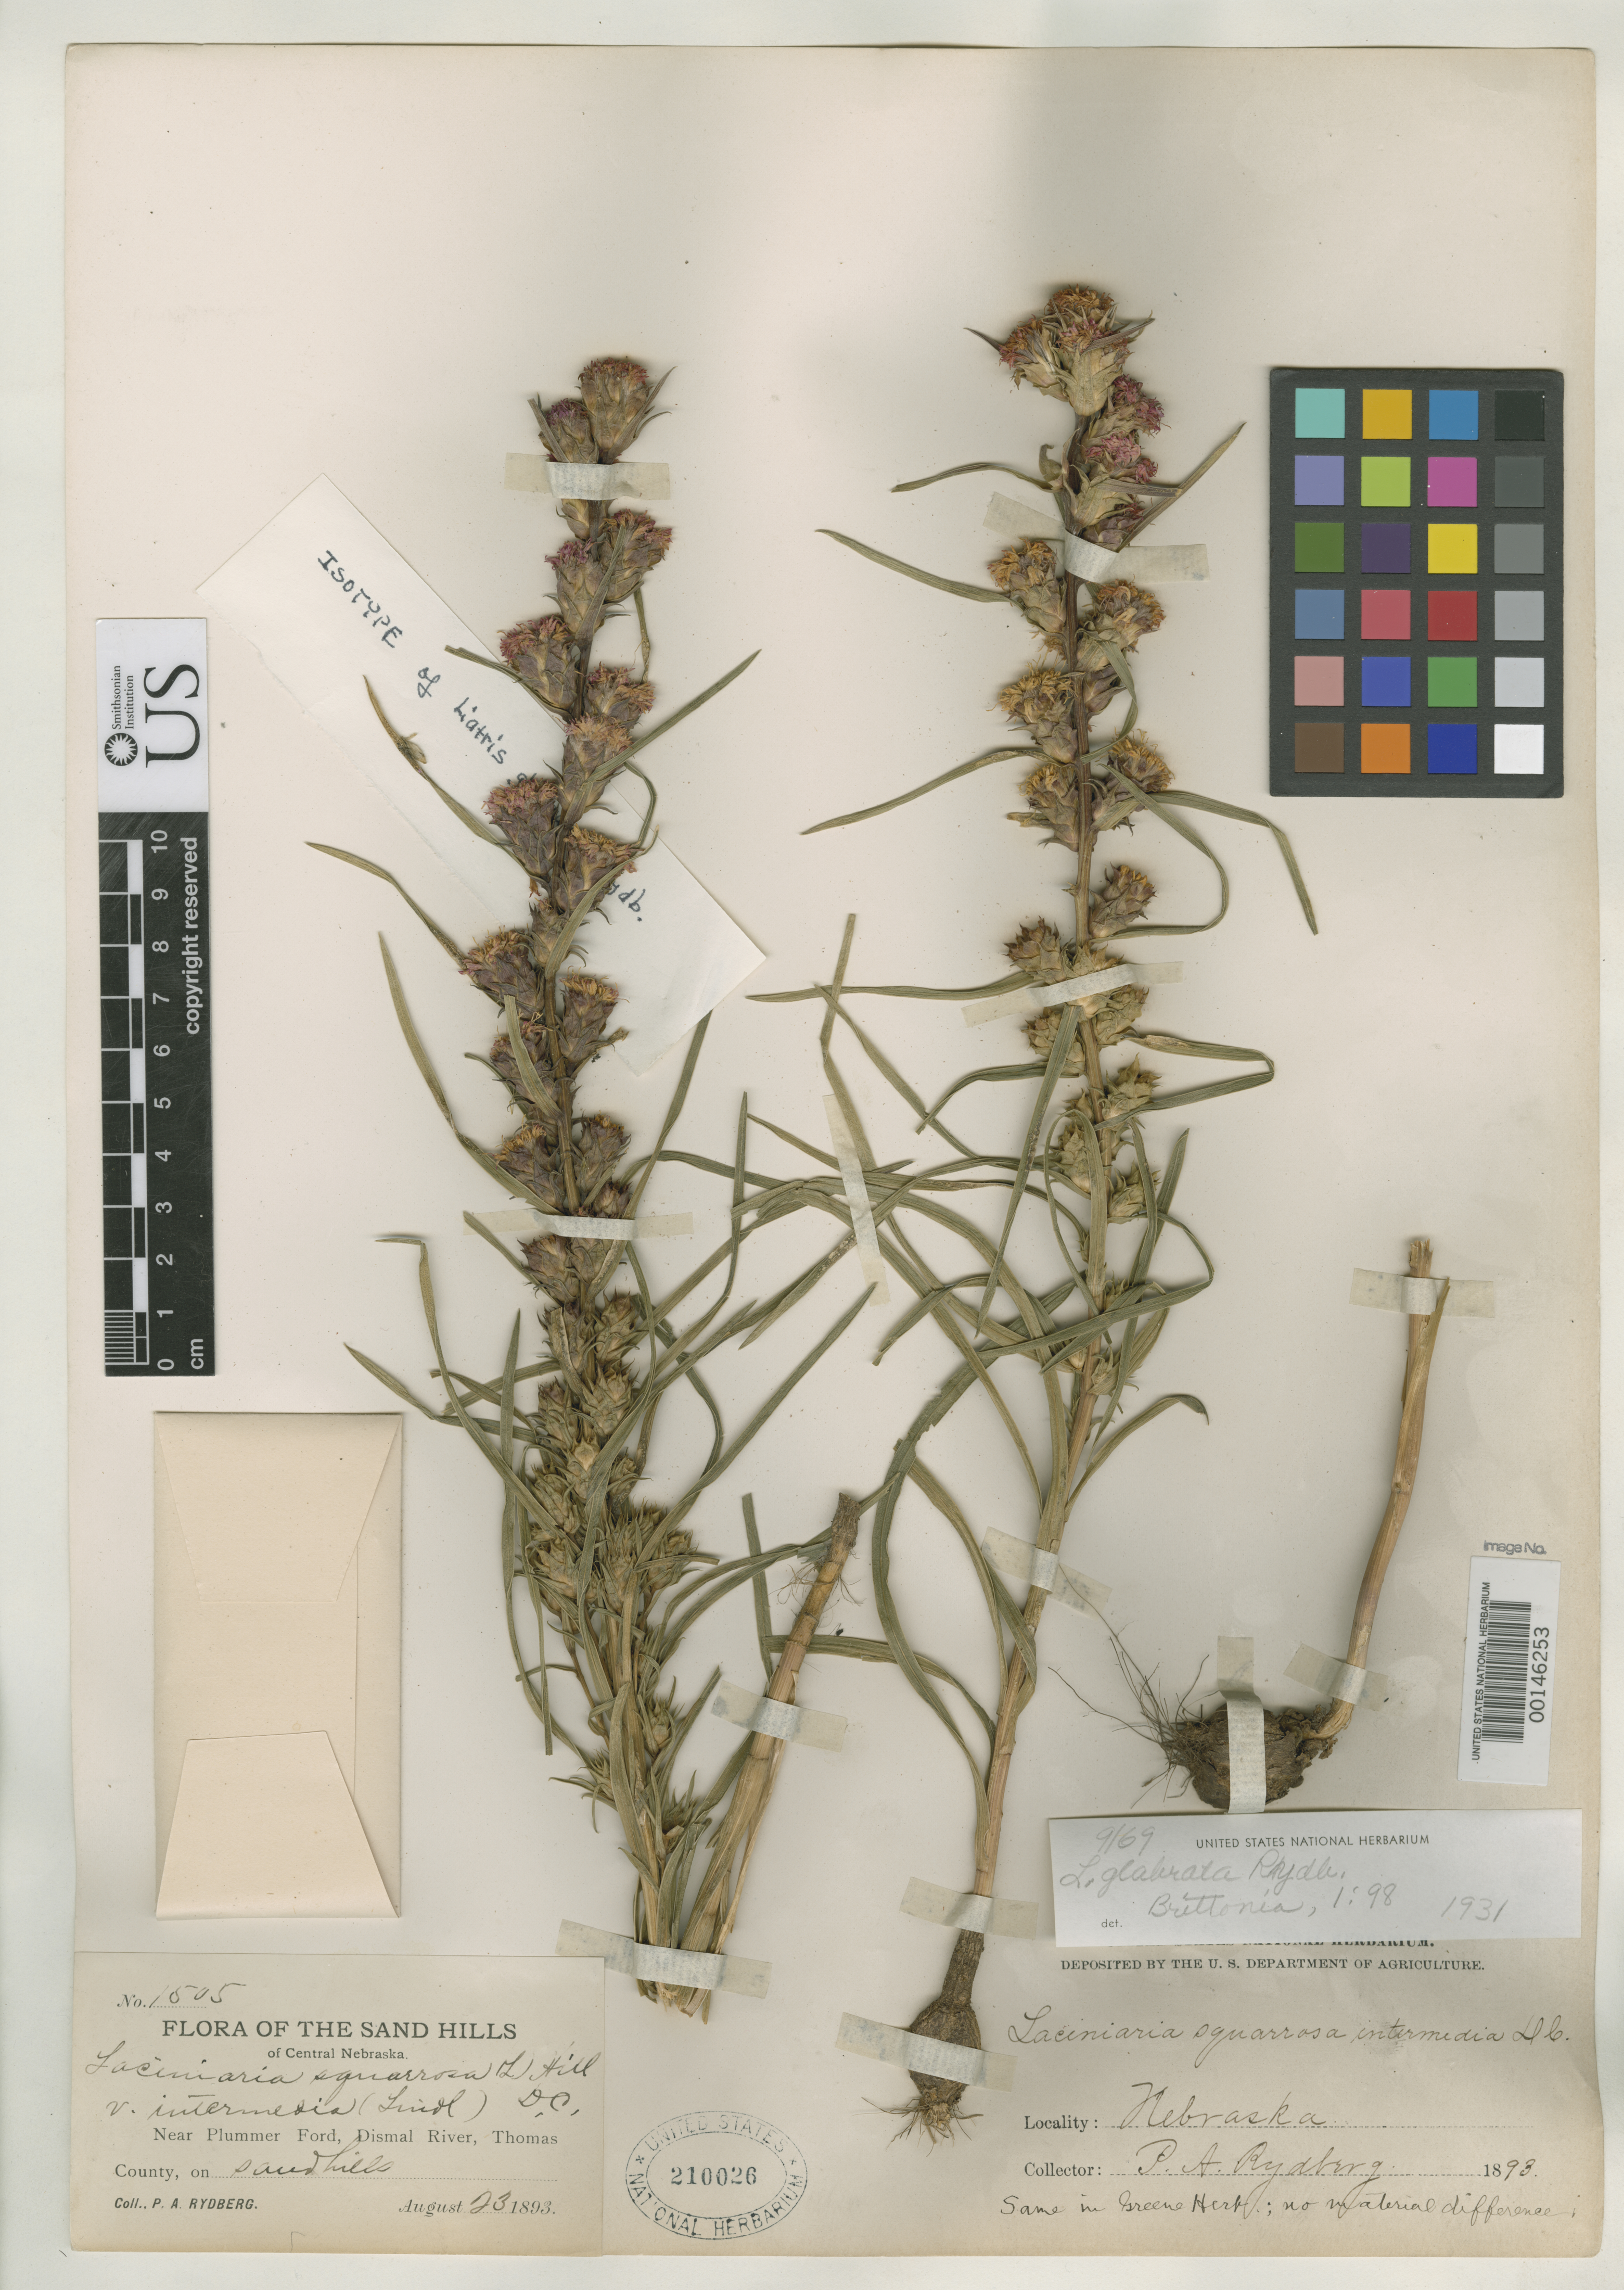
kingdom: Plantae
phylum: Tracheophyta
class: Magnoliopsida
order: Asterales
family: Asteraceae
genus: Liatris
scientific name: Liatris glabrata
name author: Rydb.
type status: Isotype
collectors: P. A. Rydberg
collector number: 1505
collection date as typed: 23 Aug 1893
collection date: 1893-08-23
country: United States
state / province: Nebraska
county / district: Thomas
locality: Plummer Ford.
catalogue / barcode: US 210026